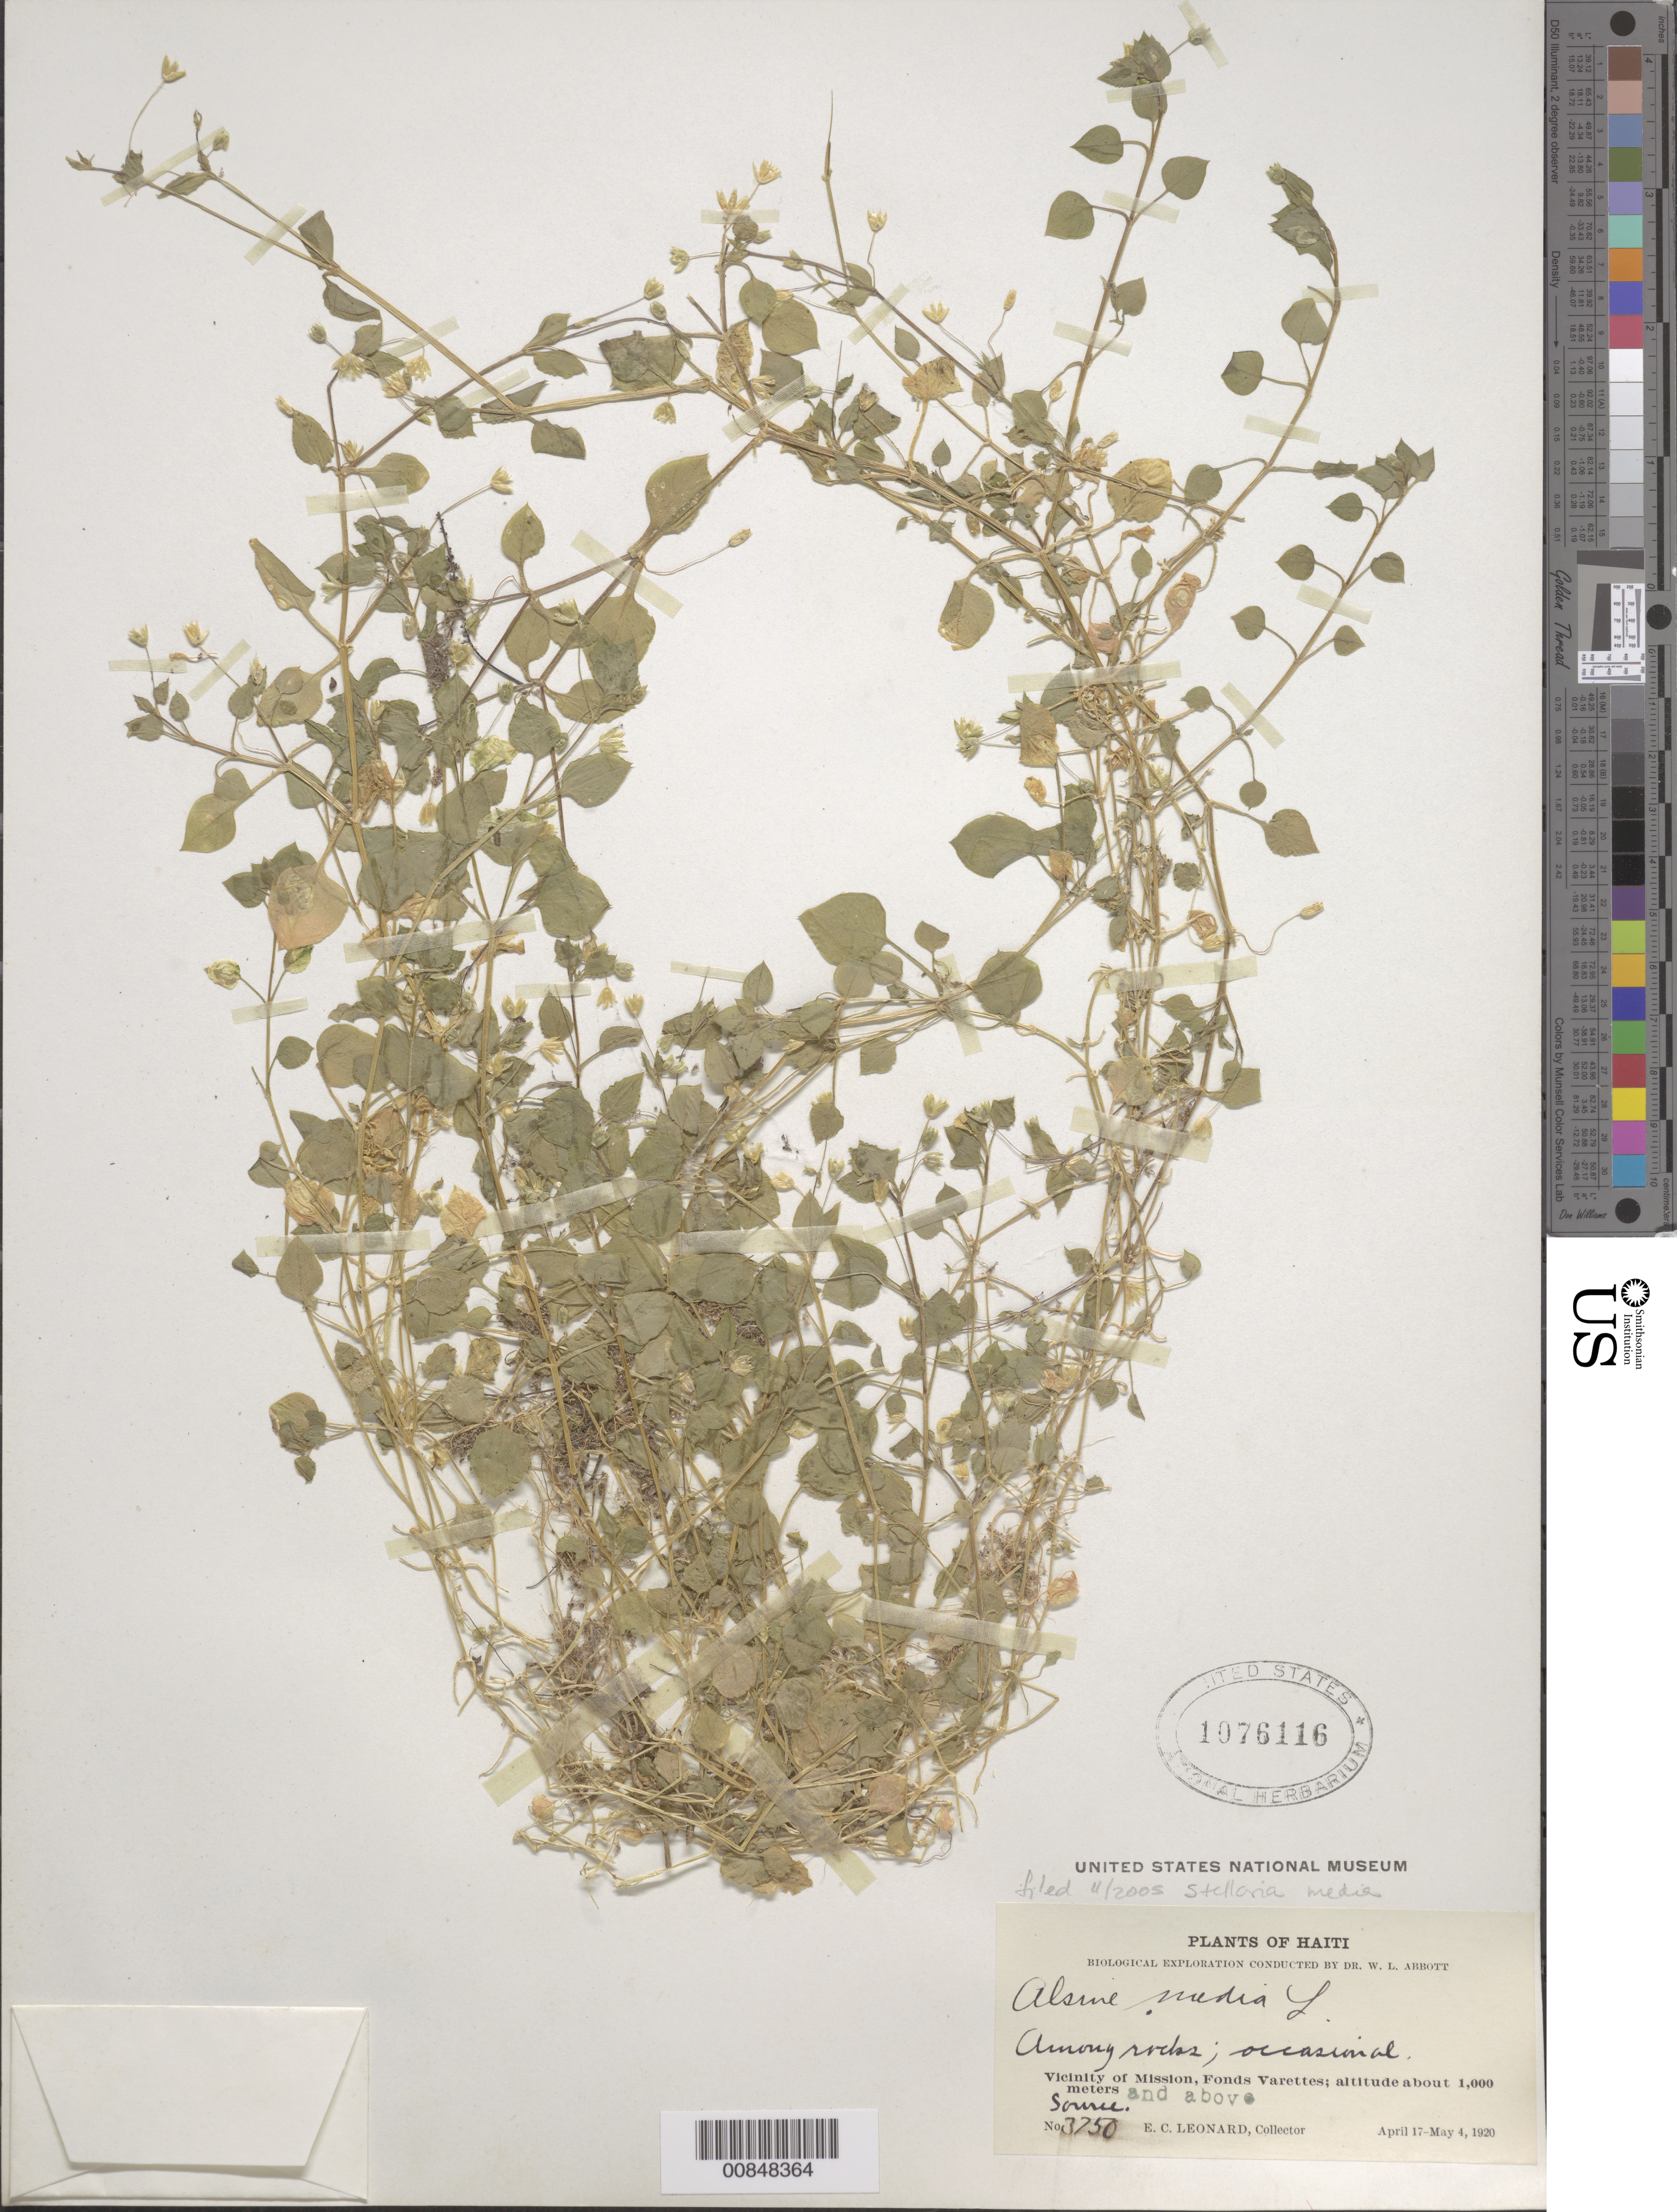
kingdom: Plantae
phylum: Tracheophyta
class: Magnoliopsida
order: Caryophyllales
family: Caryophyllaceae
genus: Stellaria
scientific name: Stellaria media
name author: (L.) Vill.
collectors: E. C. Leonard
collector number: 3750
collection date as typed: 17 Apr 1920 to 04 May 1920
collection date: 1920-04-17/1920-05-04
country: Haiti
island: Hispaniola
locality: Vicinity of Mission, Fonds Varettes. Source.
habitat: Among rocks.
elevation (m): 1000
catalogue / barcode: US 1076116